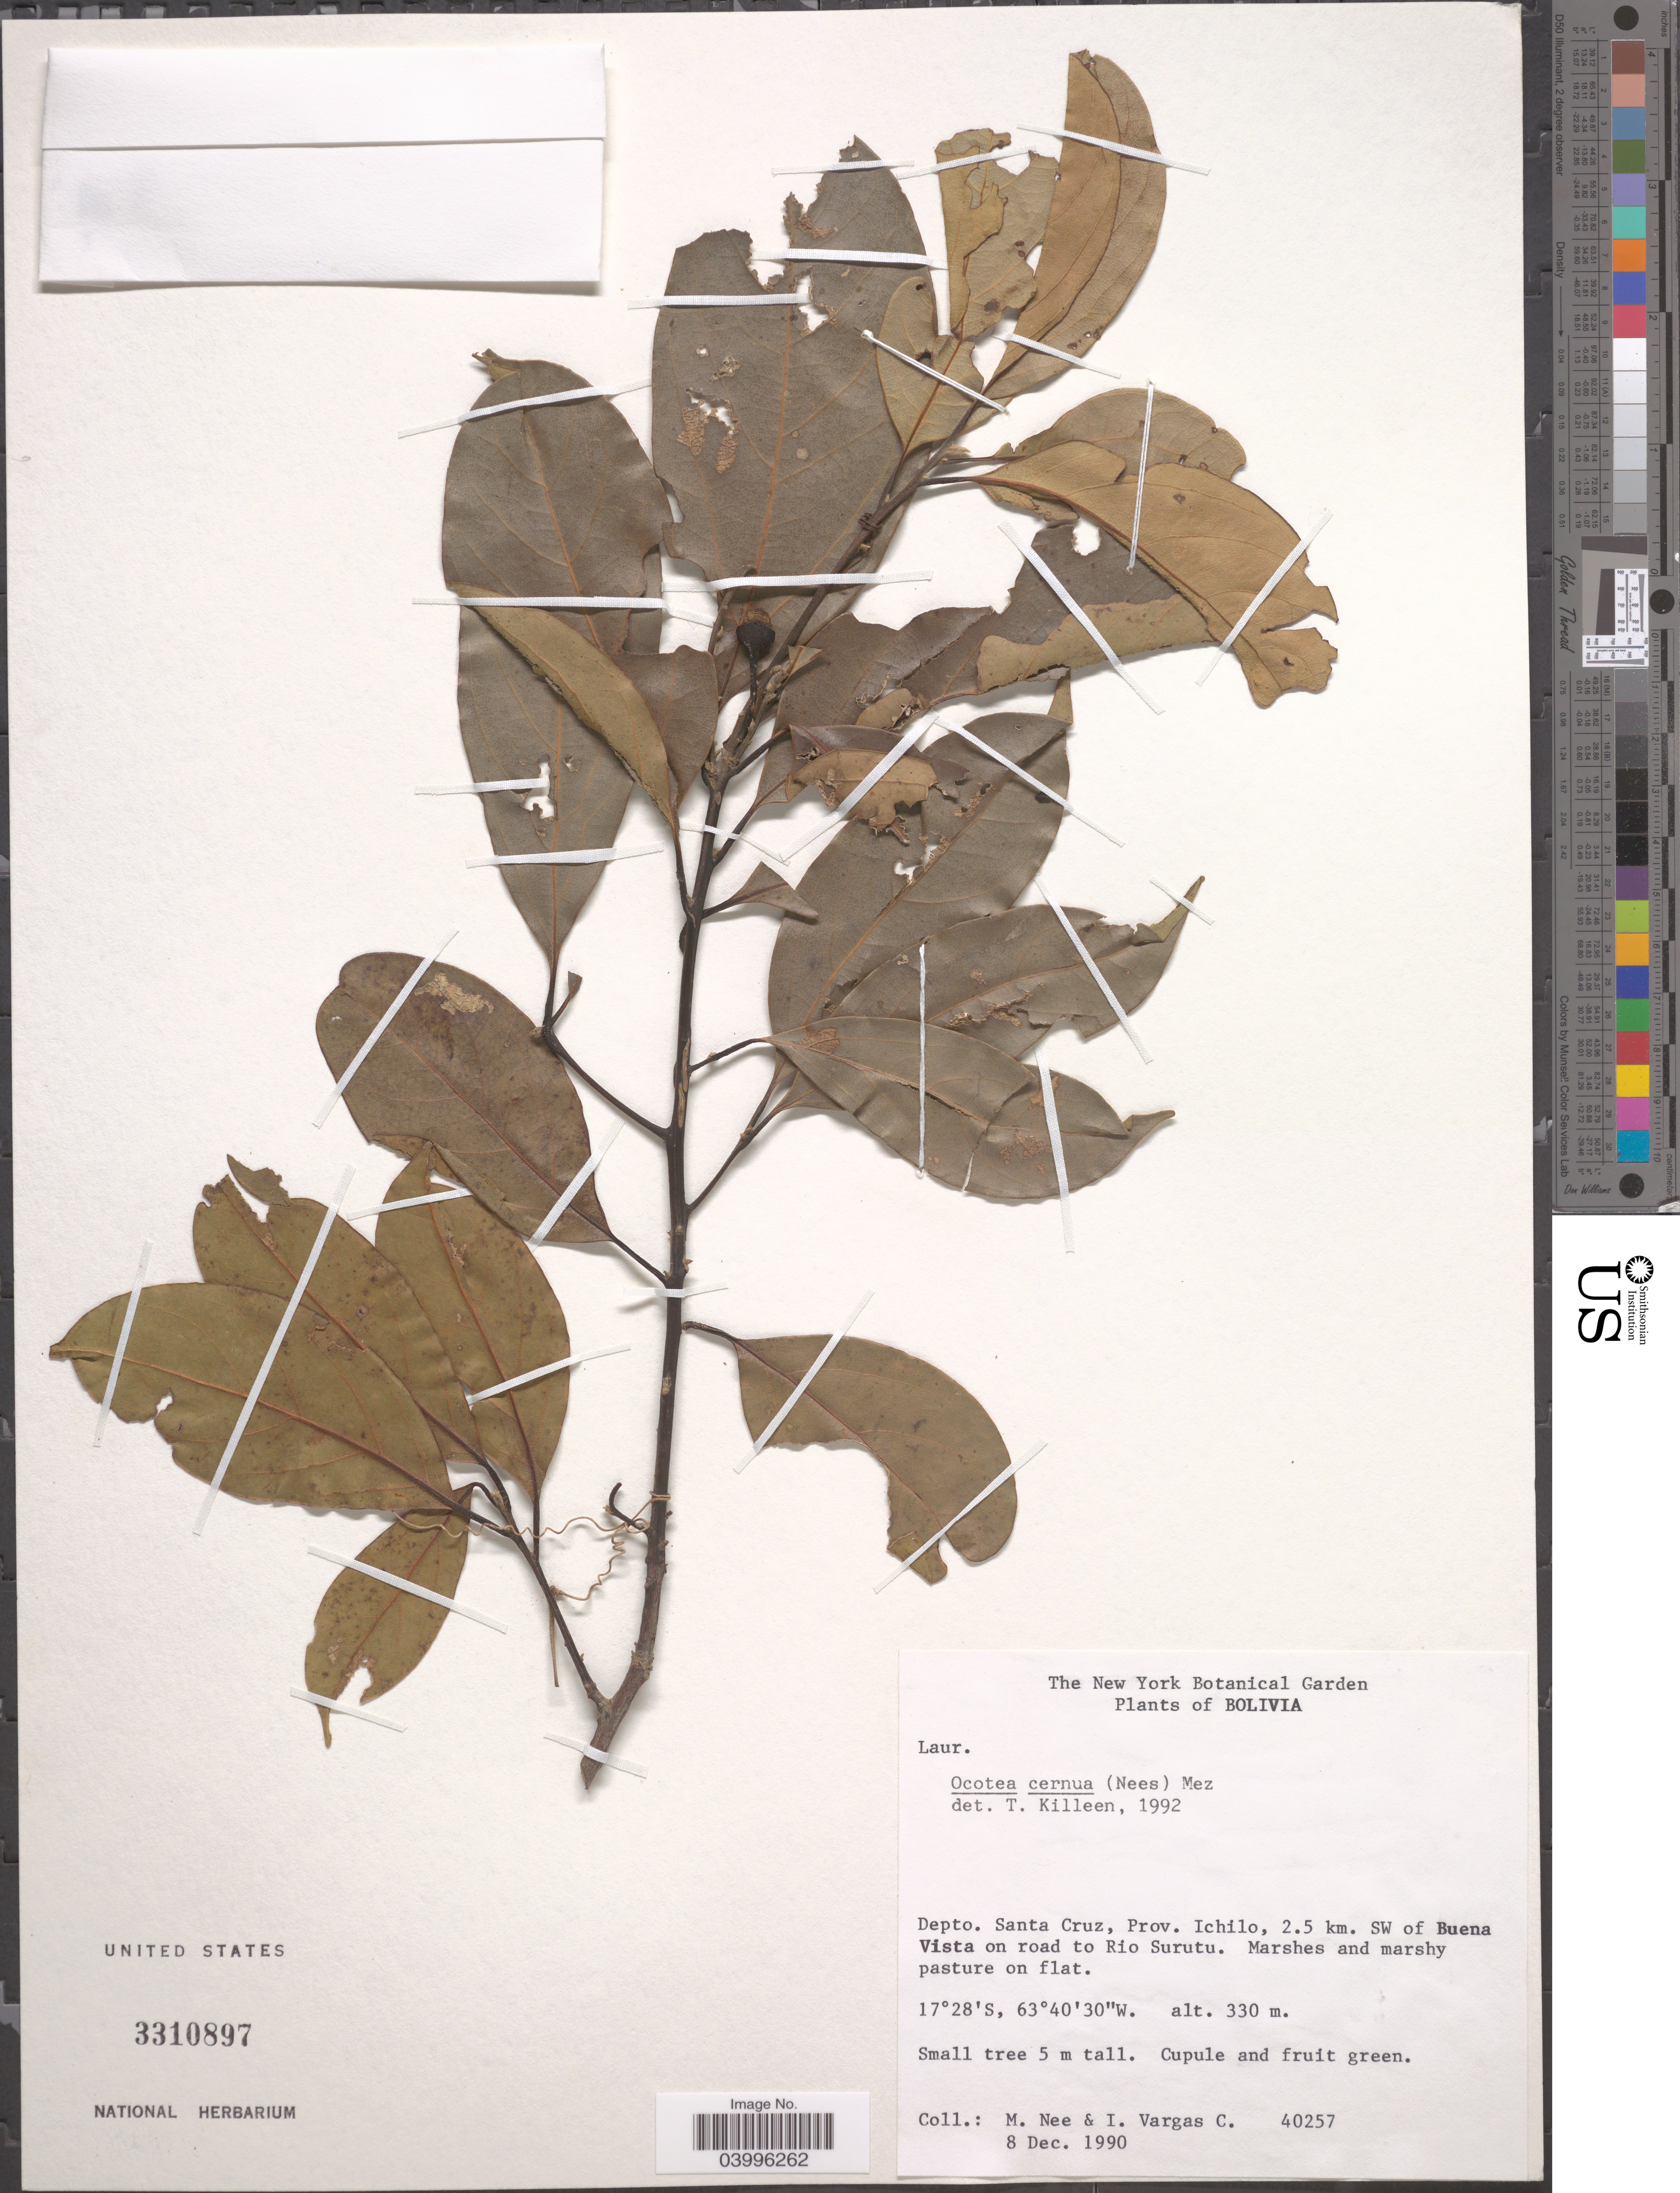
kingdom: Plantae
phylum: Tracheophyta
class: Magnoliopsida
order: Laurales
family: Lauraceae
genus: Ocotea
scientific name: Ocotea cernua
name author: (Nees) Mez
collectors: M. Nee & I. Vargas C.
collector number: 40257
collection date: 1990-12-08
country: Bolivia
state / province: Santa Cruz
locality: Depto. Santa Cruz, Prov. Ichilo, 2.5 km. SW of Buena Vista on road to Rio Surutu.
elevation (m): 330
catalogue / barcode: US 3310897